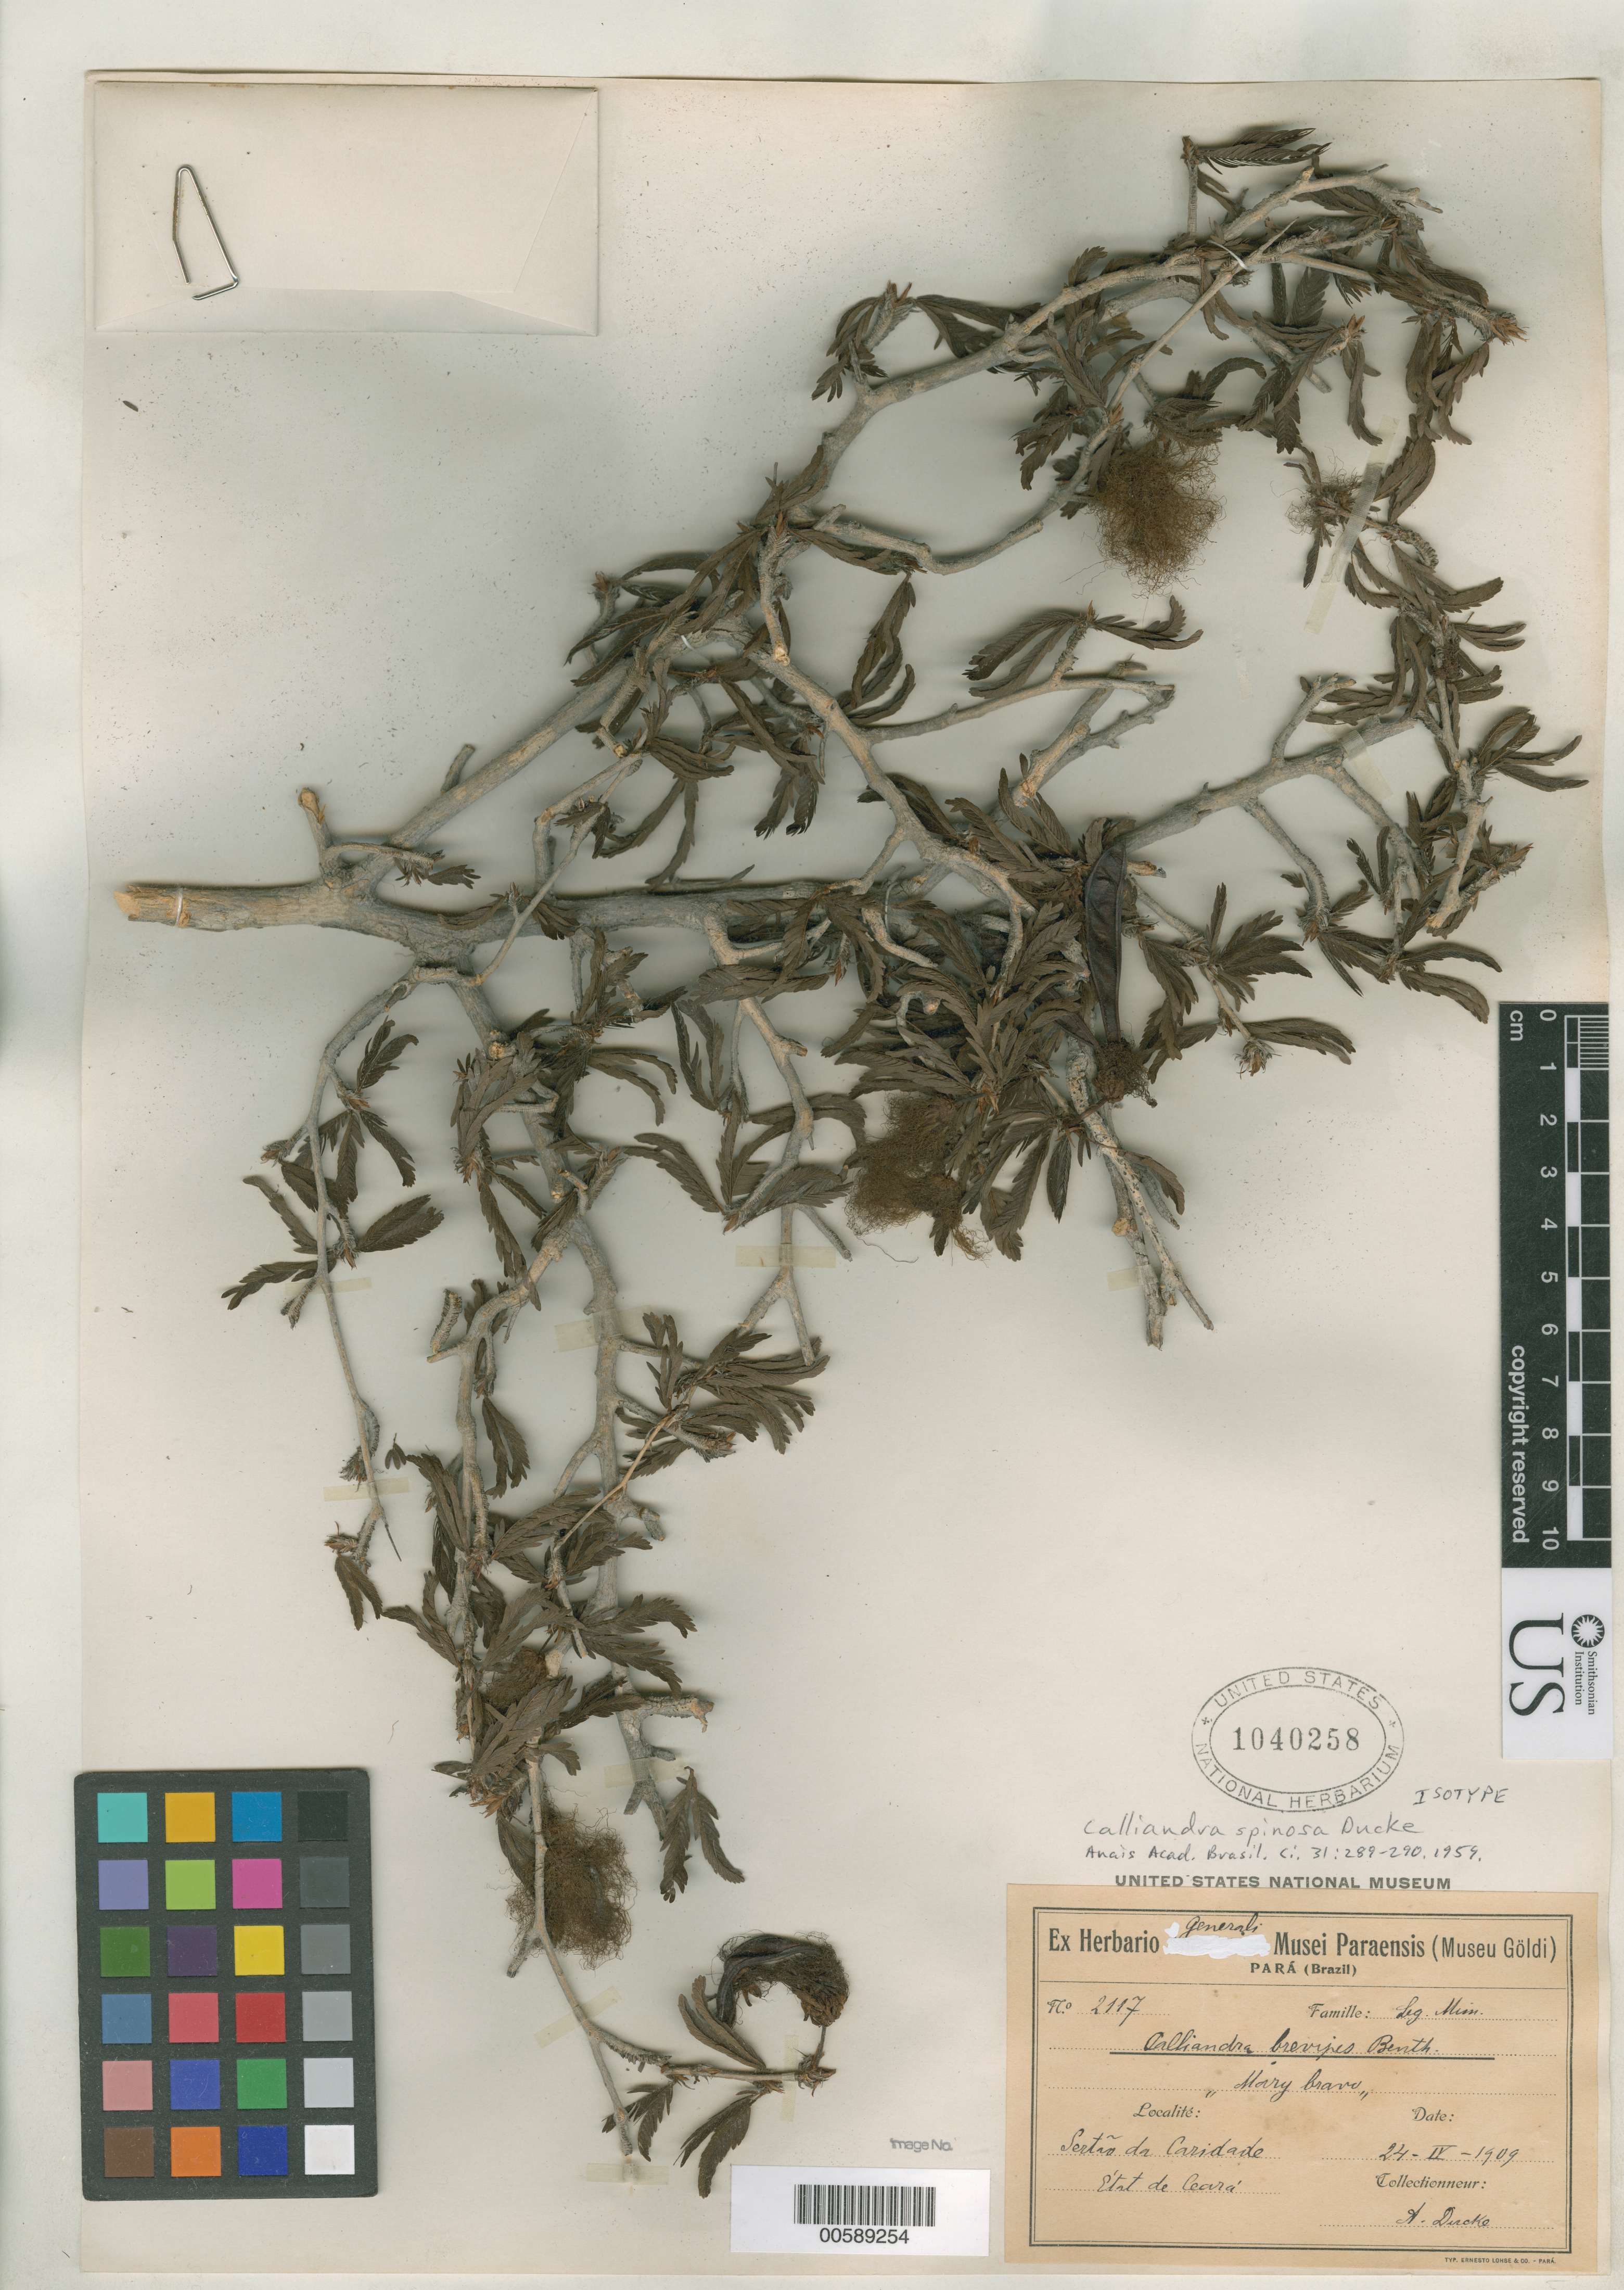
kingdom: Plantae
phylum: Tracheophyta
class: Magnoliopsida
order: Fabales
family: Fabaceae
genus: Calliandra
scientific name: Calliandra spinosa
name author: Ducke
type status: Isotype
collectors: A. Ducke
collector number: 2117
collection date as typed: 24 Apr 1909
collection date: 1909-04-24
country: Brazil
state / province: Ceará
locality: Sertao da Caridade.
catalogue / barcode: US 1040258